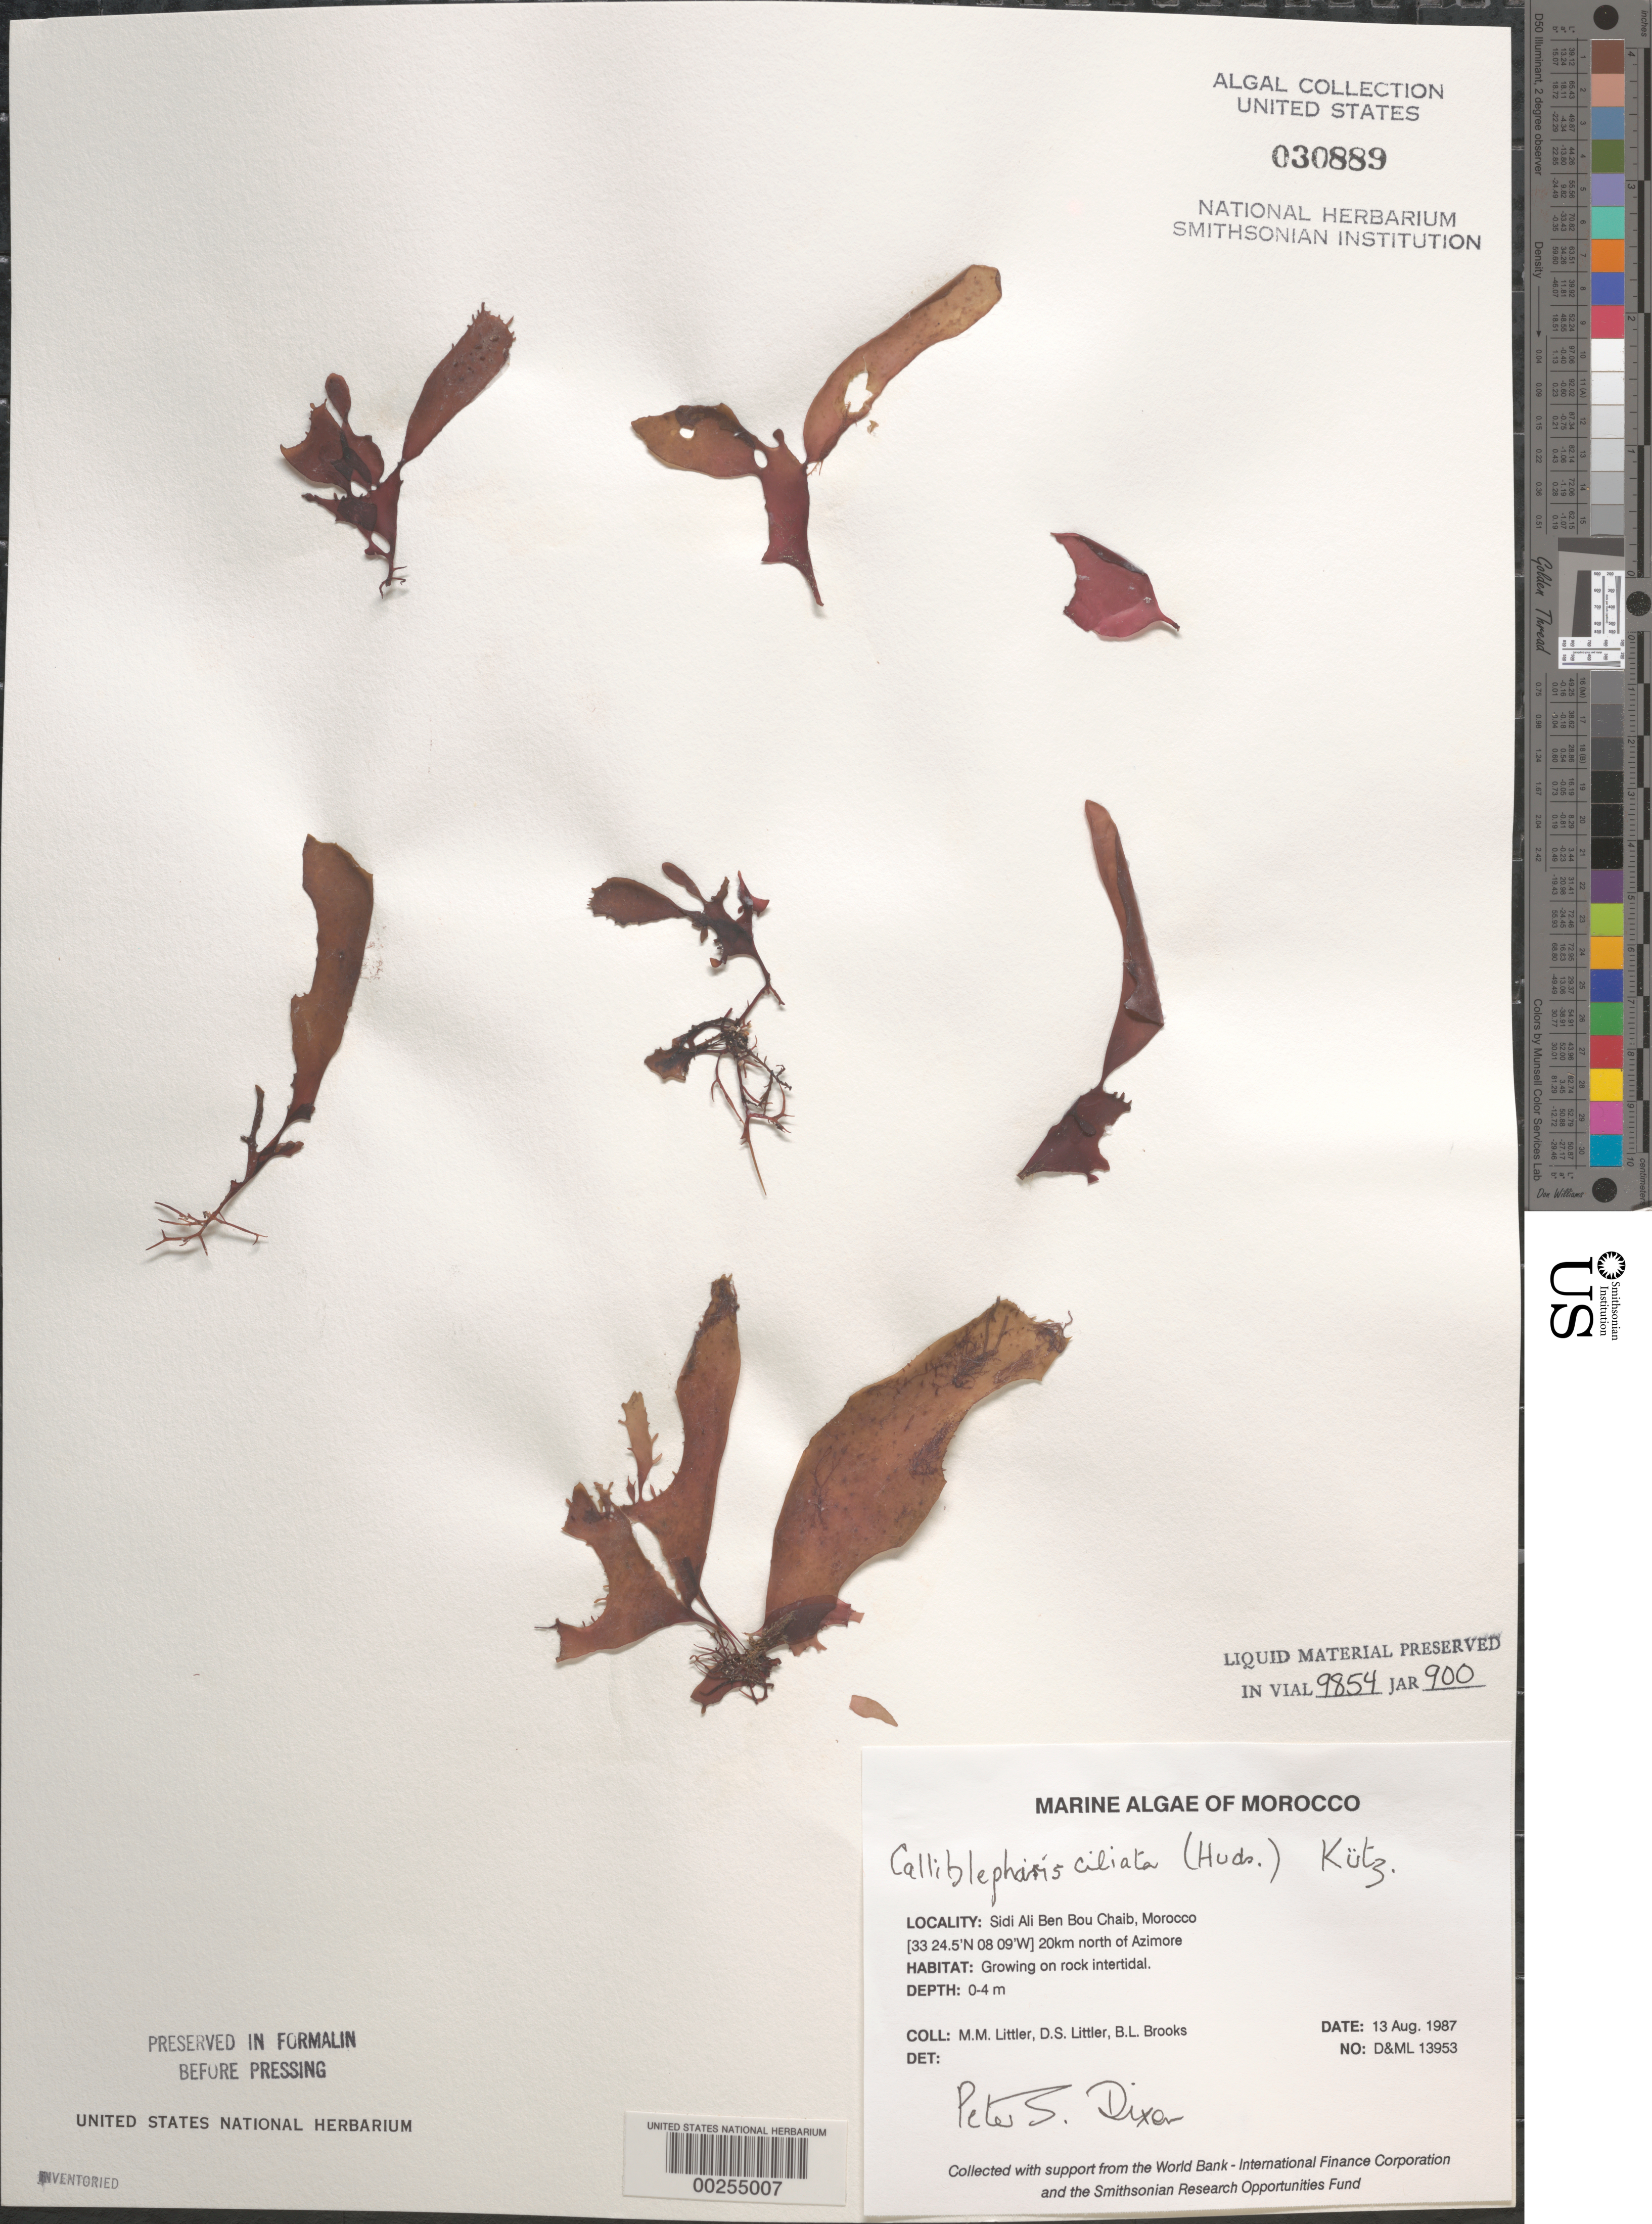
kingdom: Plantae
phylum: Rhodophyta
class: Florideophyceae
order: Gigartinales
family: Cystocloniaceae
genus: Calliblepharis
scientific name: Calliblepharis ciliata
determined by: Dixon, P. S.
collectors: M. M. Littler, D. S. Littler & B. Brooks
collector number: D&ML 13953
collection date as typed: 13 Aug 1987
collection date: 1987-08-13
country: Morocco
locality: Sidi Ali Ben Bou Chaib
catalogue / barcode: US 30889